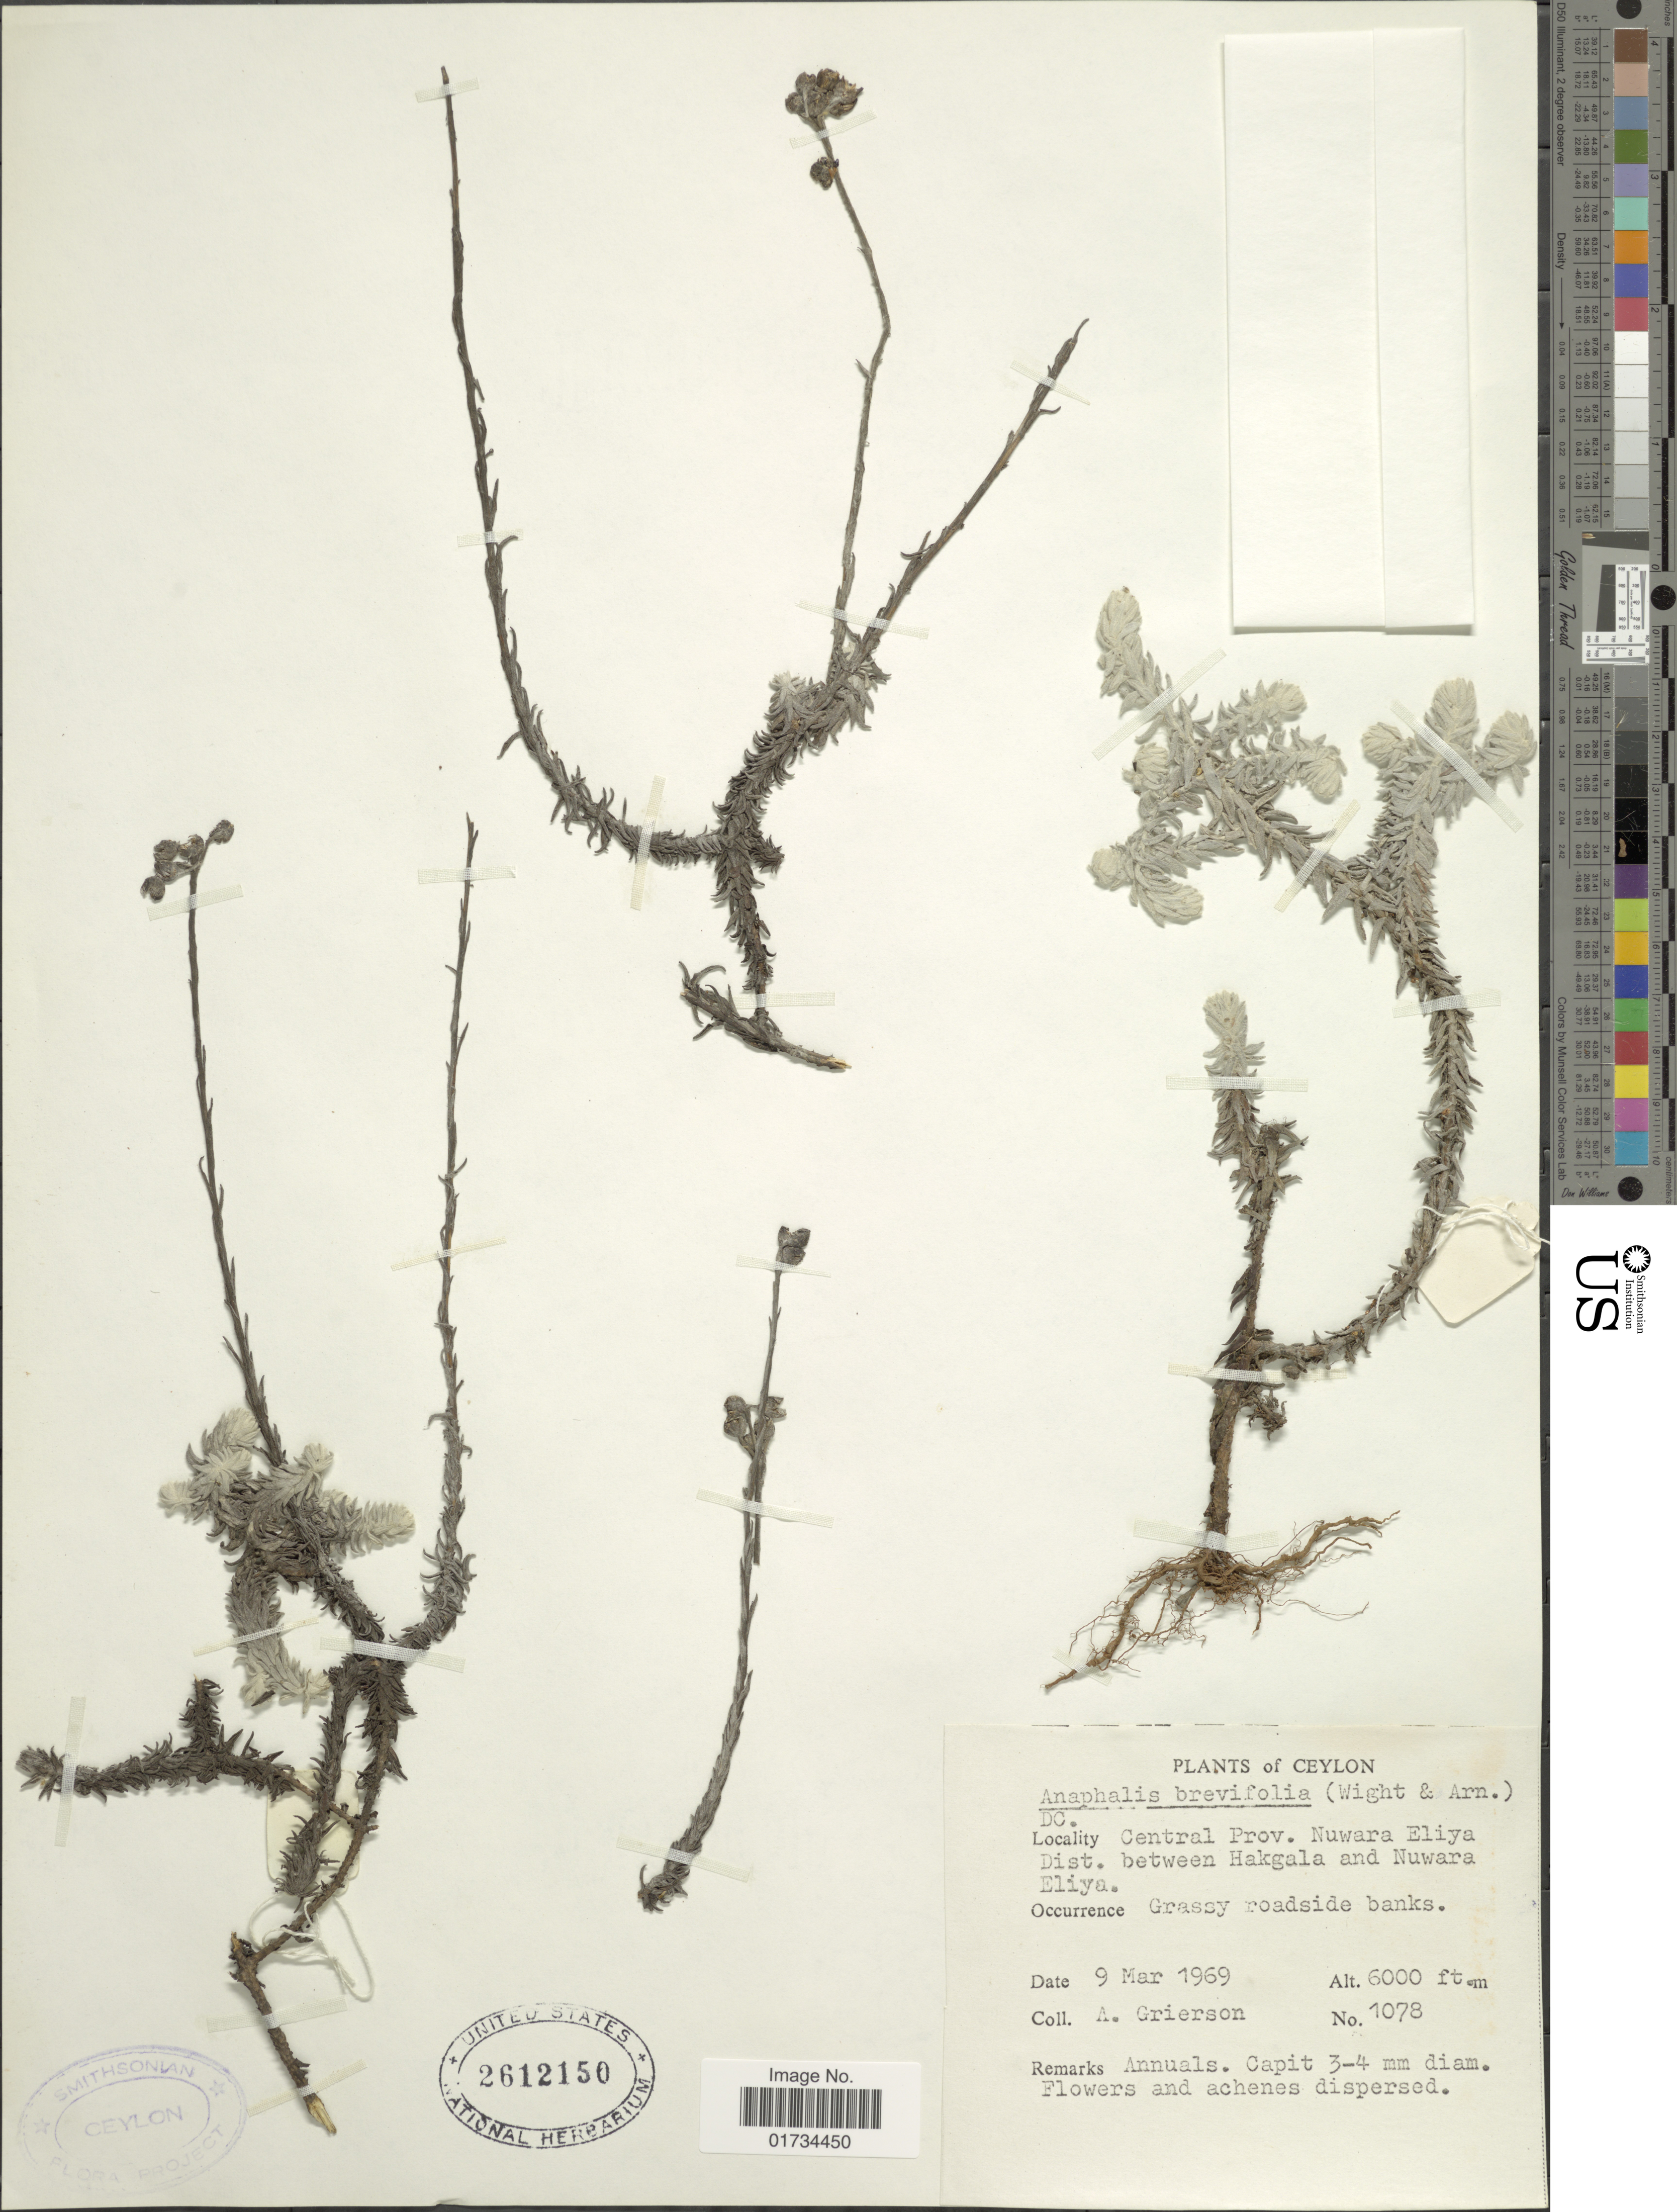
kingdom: Plantae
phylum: Tracheophyta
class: Magnoliopsida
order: Asterales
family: Asteraceae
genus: Anaphalis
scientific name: Anaphalis brevifolia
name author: DC.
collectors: A. Grierson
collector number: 1078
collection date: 1969-03-09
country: Sri Lanka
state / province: Central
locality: Ceylon. Central Prov. Nuwara Eliya Dist. between Hakgal and Nuwara Eliya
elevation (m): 1829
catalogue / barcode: US 2612150